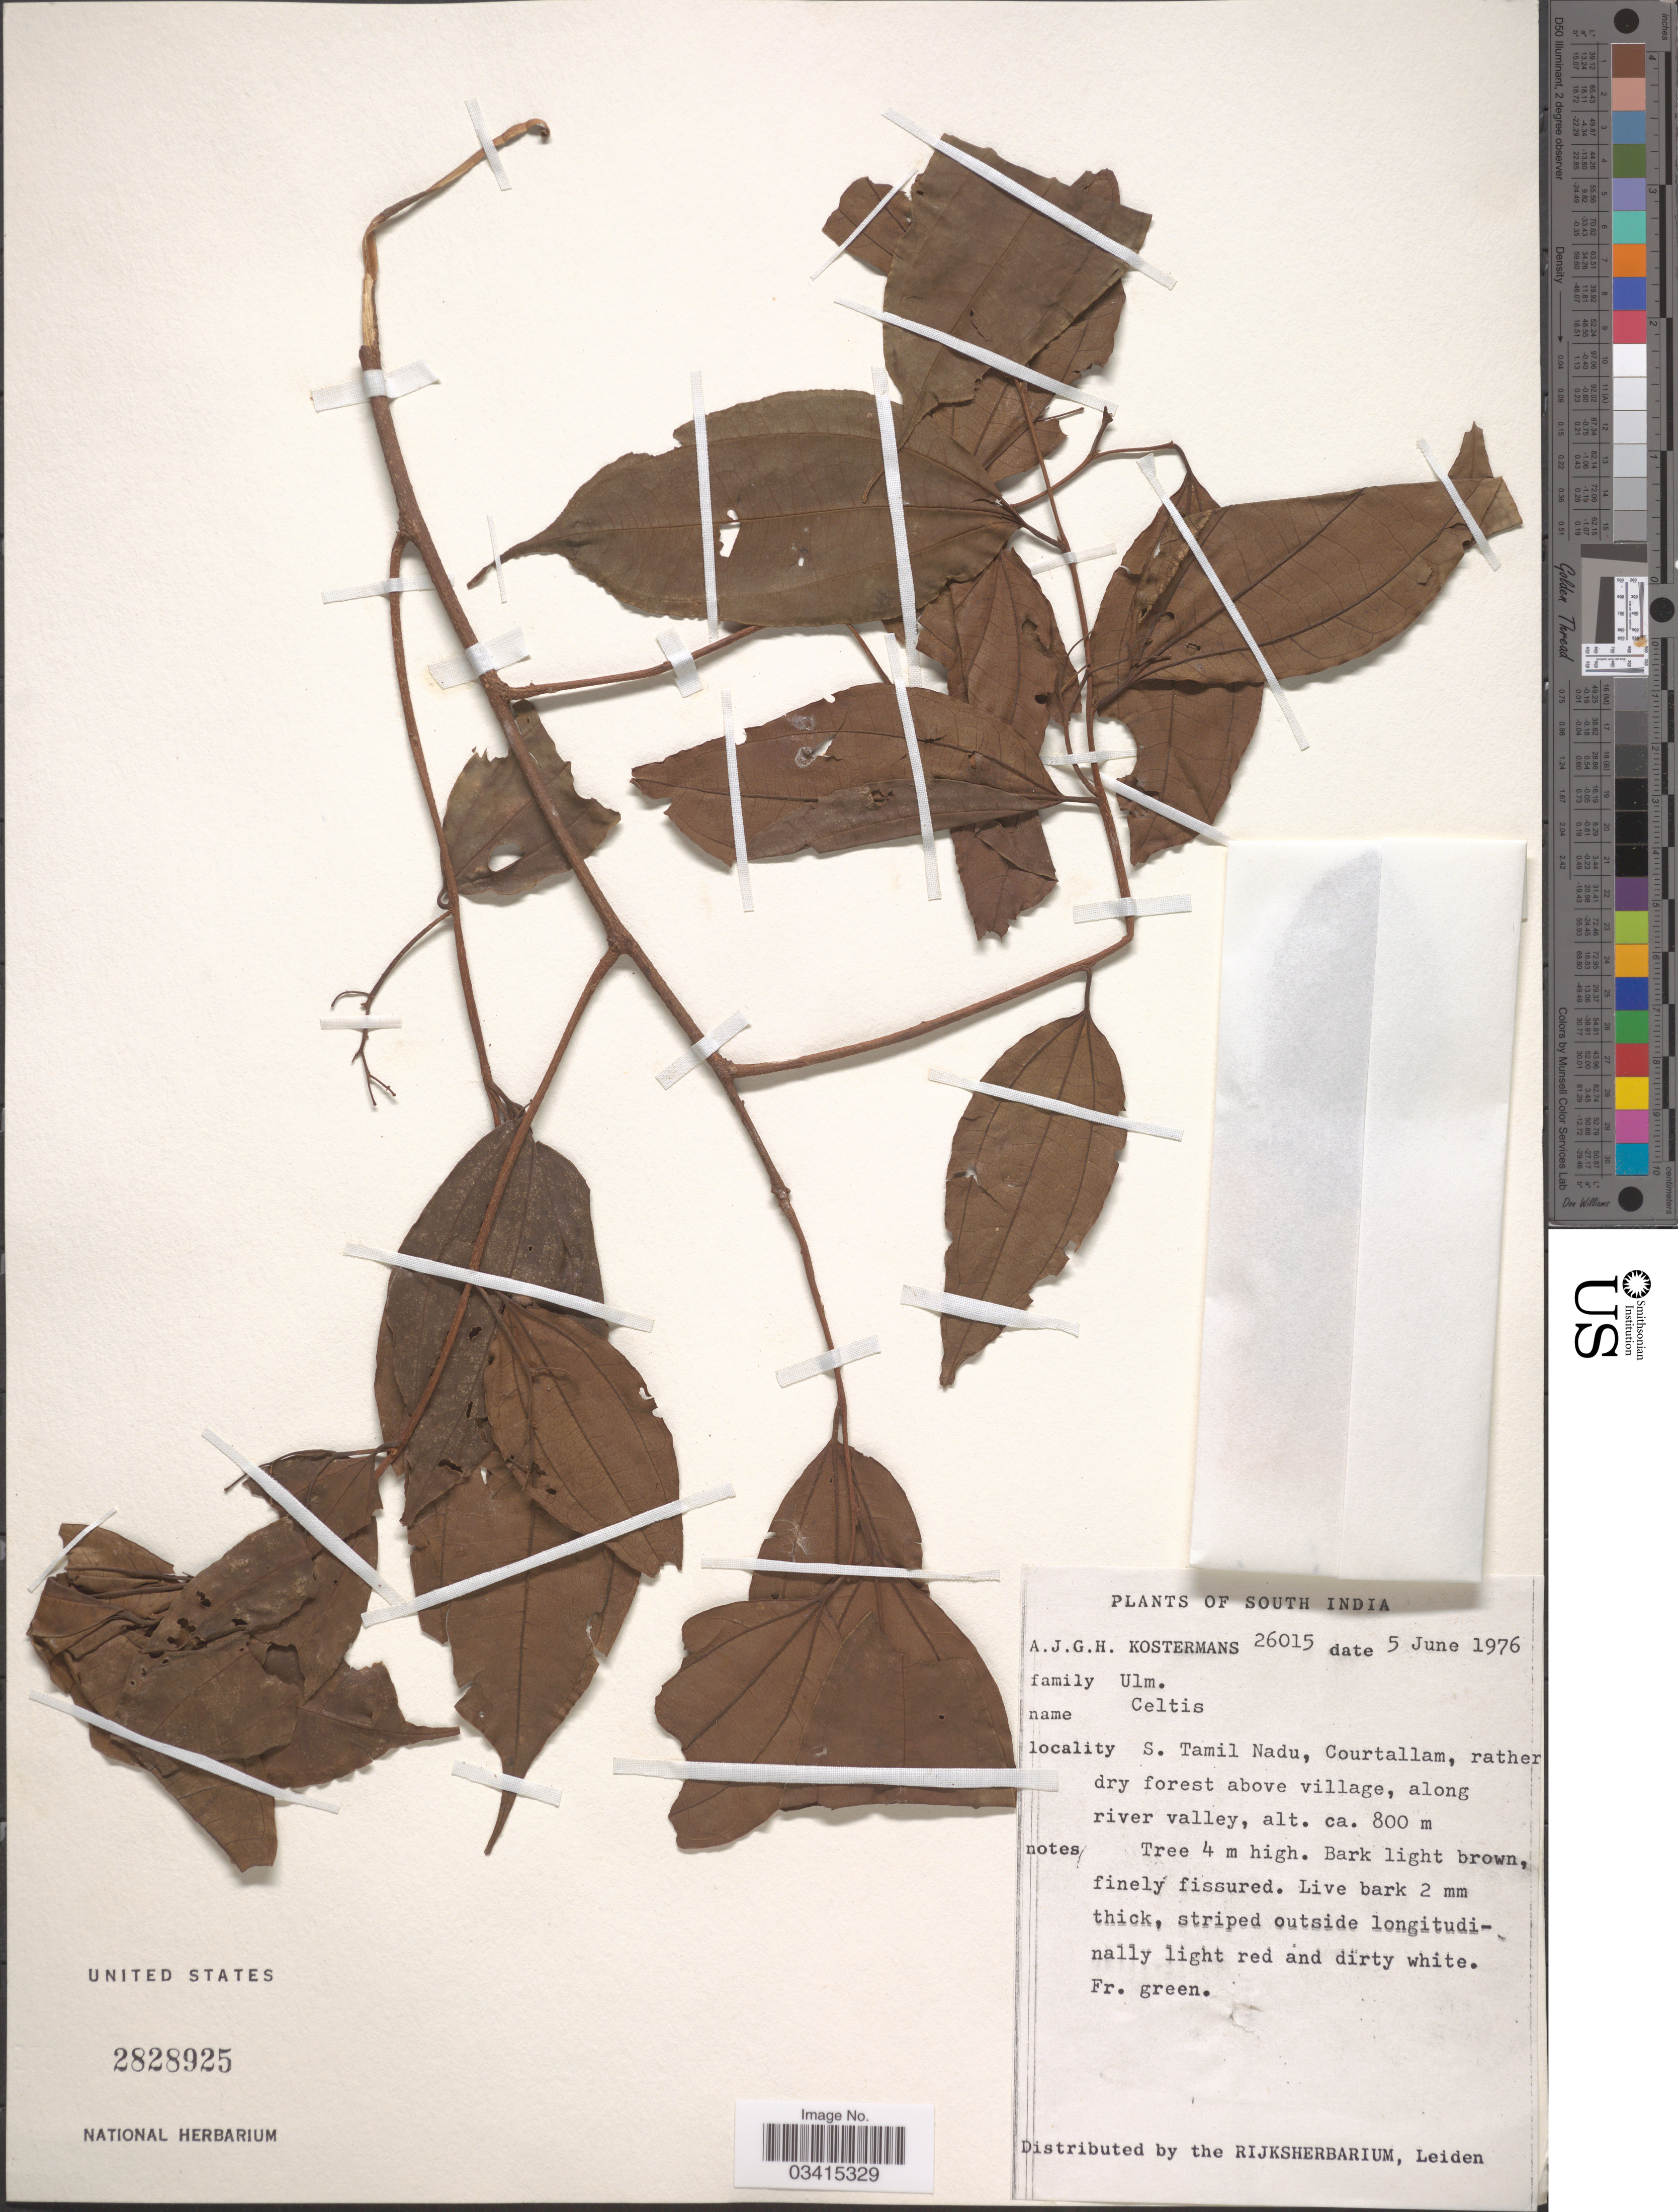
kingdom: Plantae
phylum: Tracheophyta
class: Magnoliopsida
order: Rosales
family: Cannabaceae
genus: Celtis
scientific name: Celtis sp.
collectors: A. J. G. Kostermans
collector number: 26015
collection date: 1976-06-05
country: India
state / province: Tamil Nadu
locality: South India. S. Tamil Nadu, Courtallam, rather dry forest above village, along river valley.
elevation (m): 800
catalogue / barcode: US 2828925